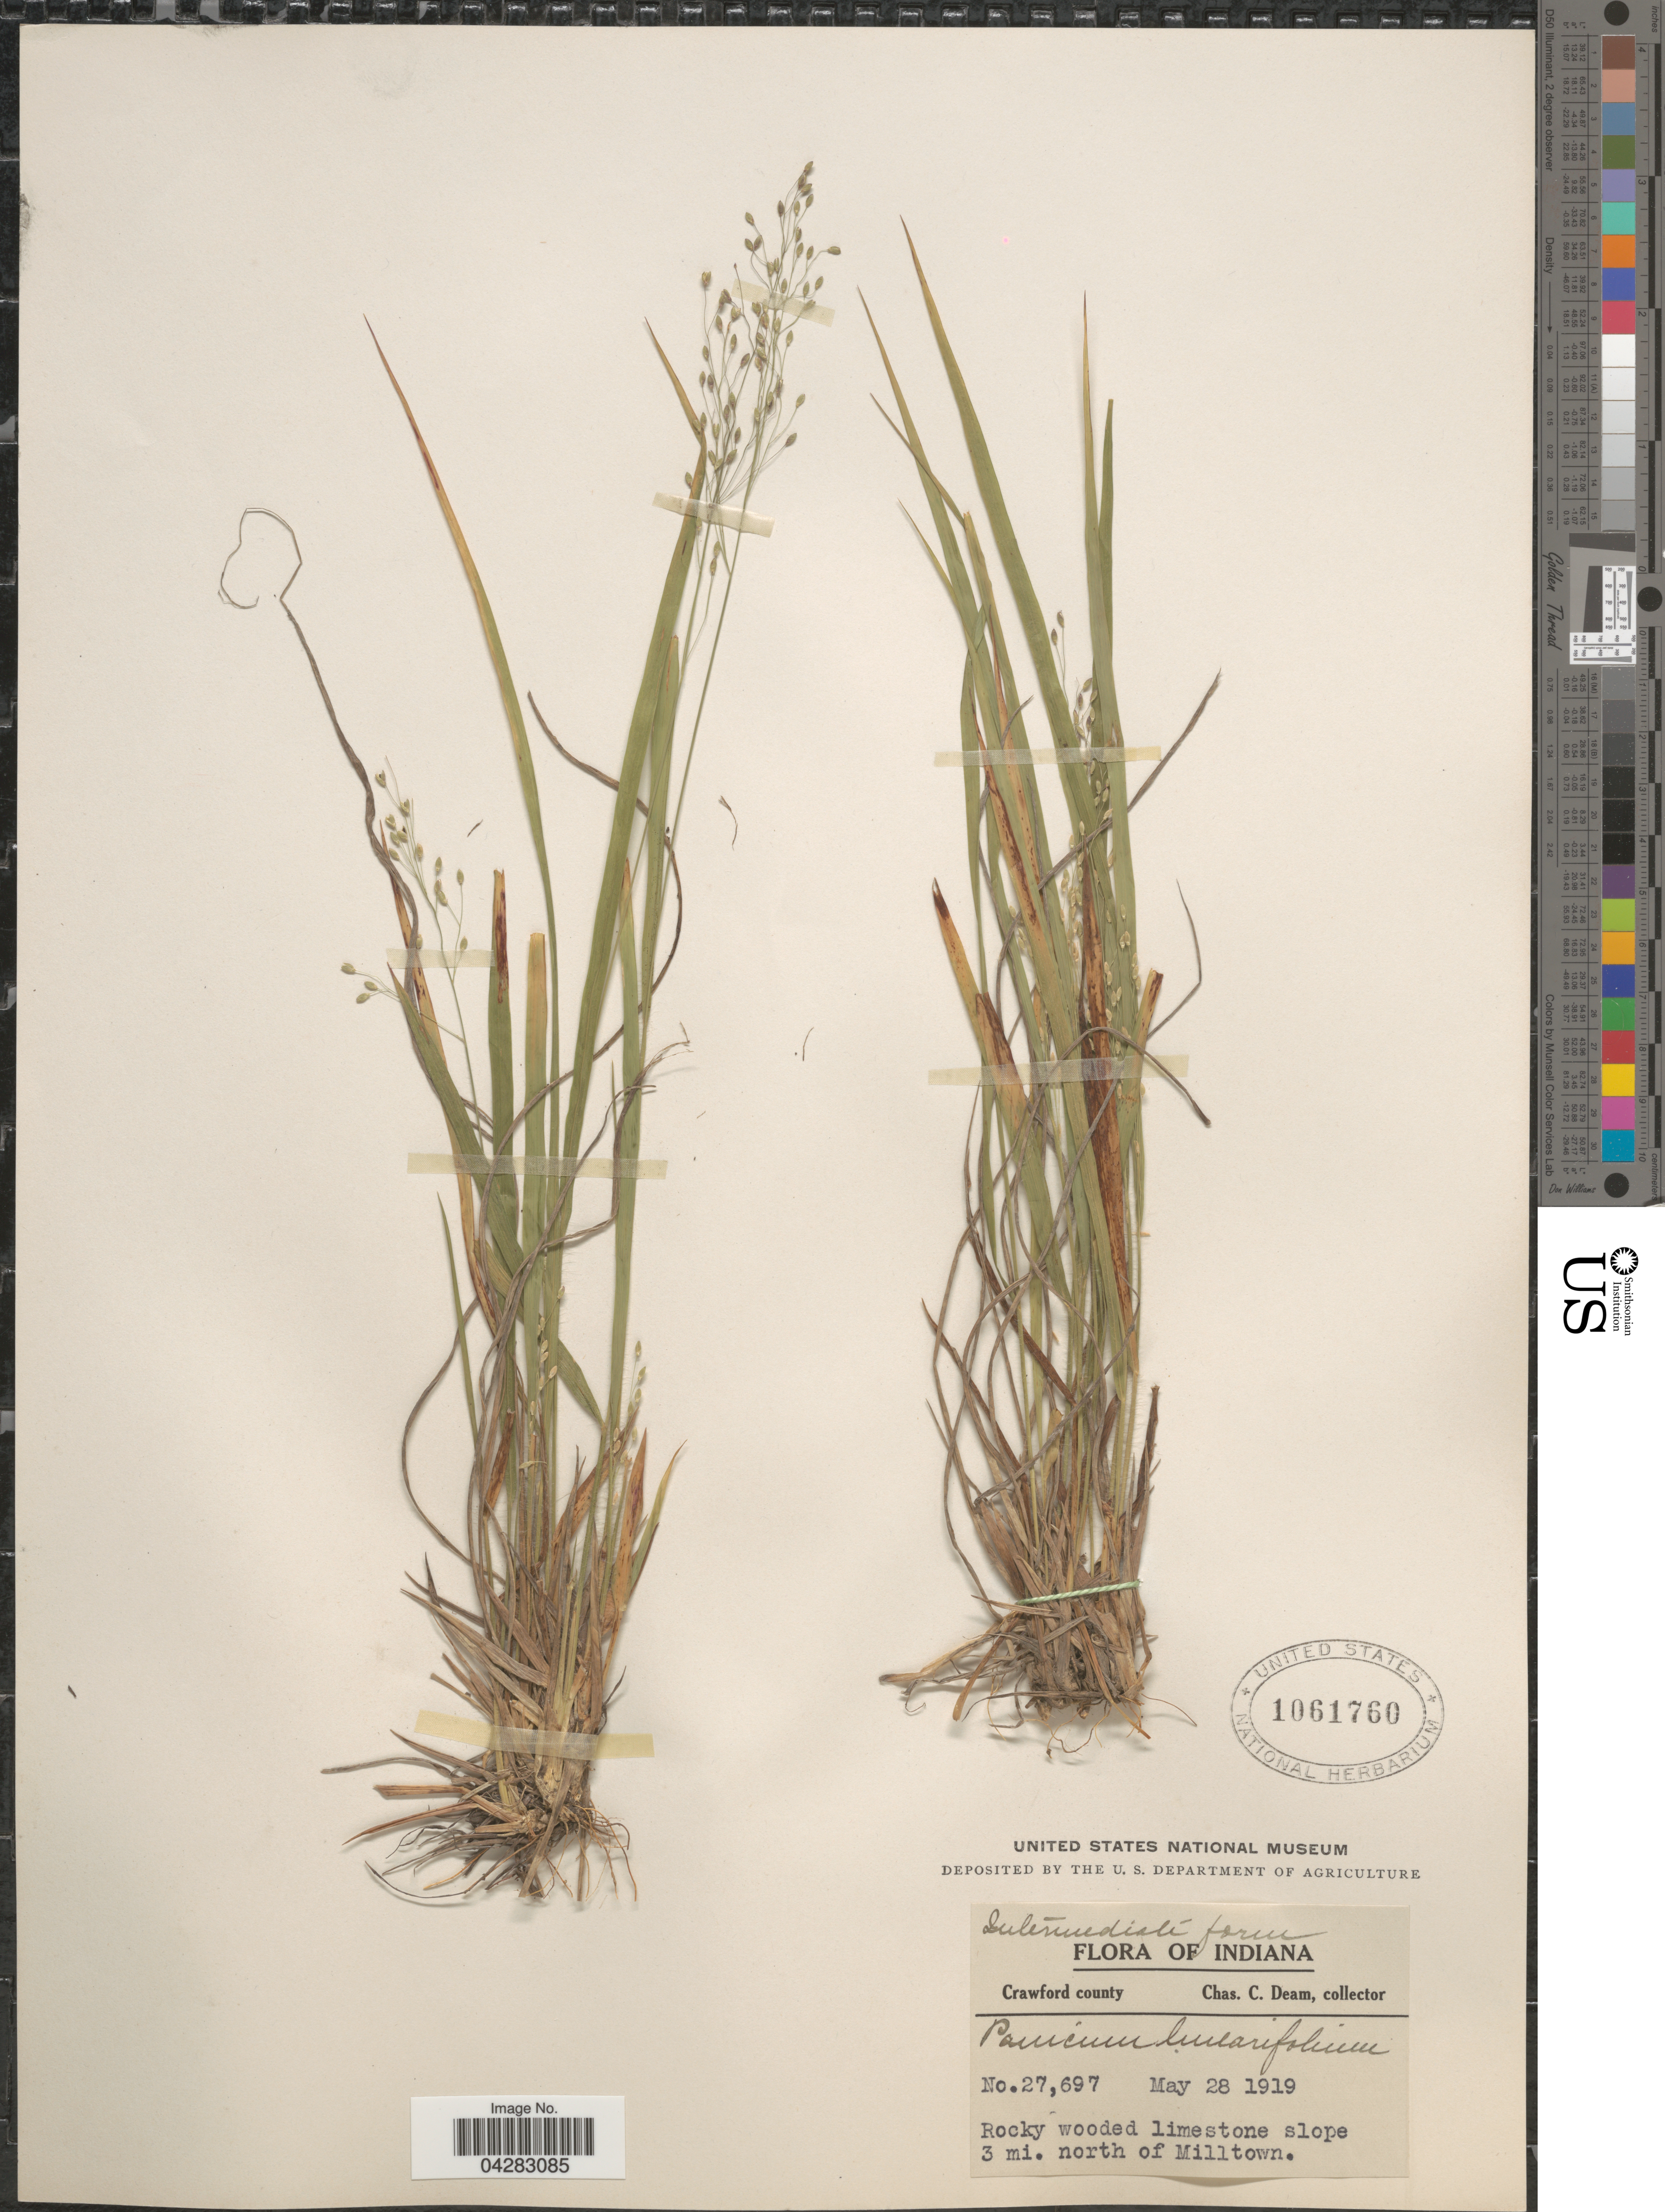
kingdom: Plantae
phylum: Tracheophyta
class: Liliopsida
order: Poales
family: Poaceae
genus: Dichanthelium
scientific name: Dichanthelium linearifolium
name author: (Scribn.) Gould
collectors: C. C. Deam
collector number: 27697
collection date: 1919-05-28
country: United States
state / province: Indiana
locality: Crawford county. Rocky wooded limestone slope 3 mi. north of Milltown.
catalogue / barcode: US 1061760